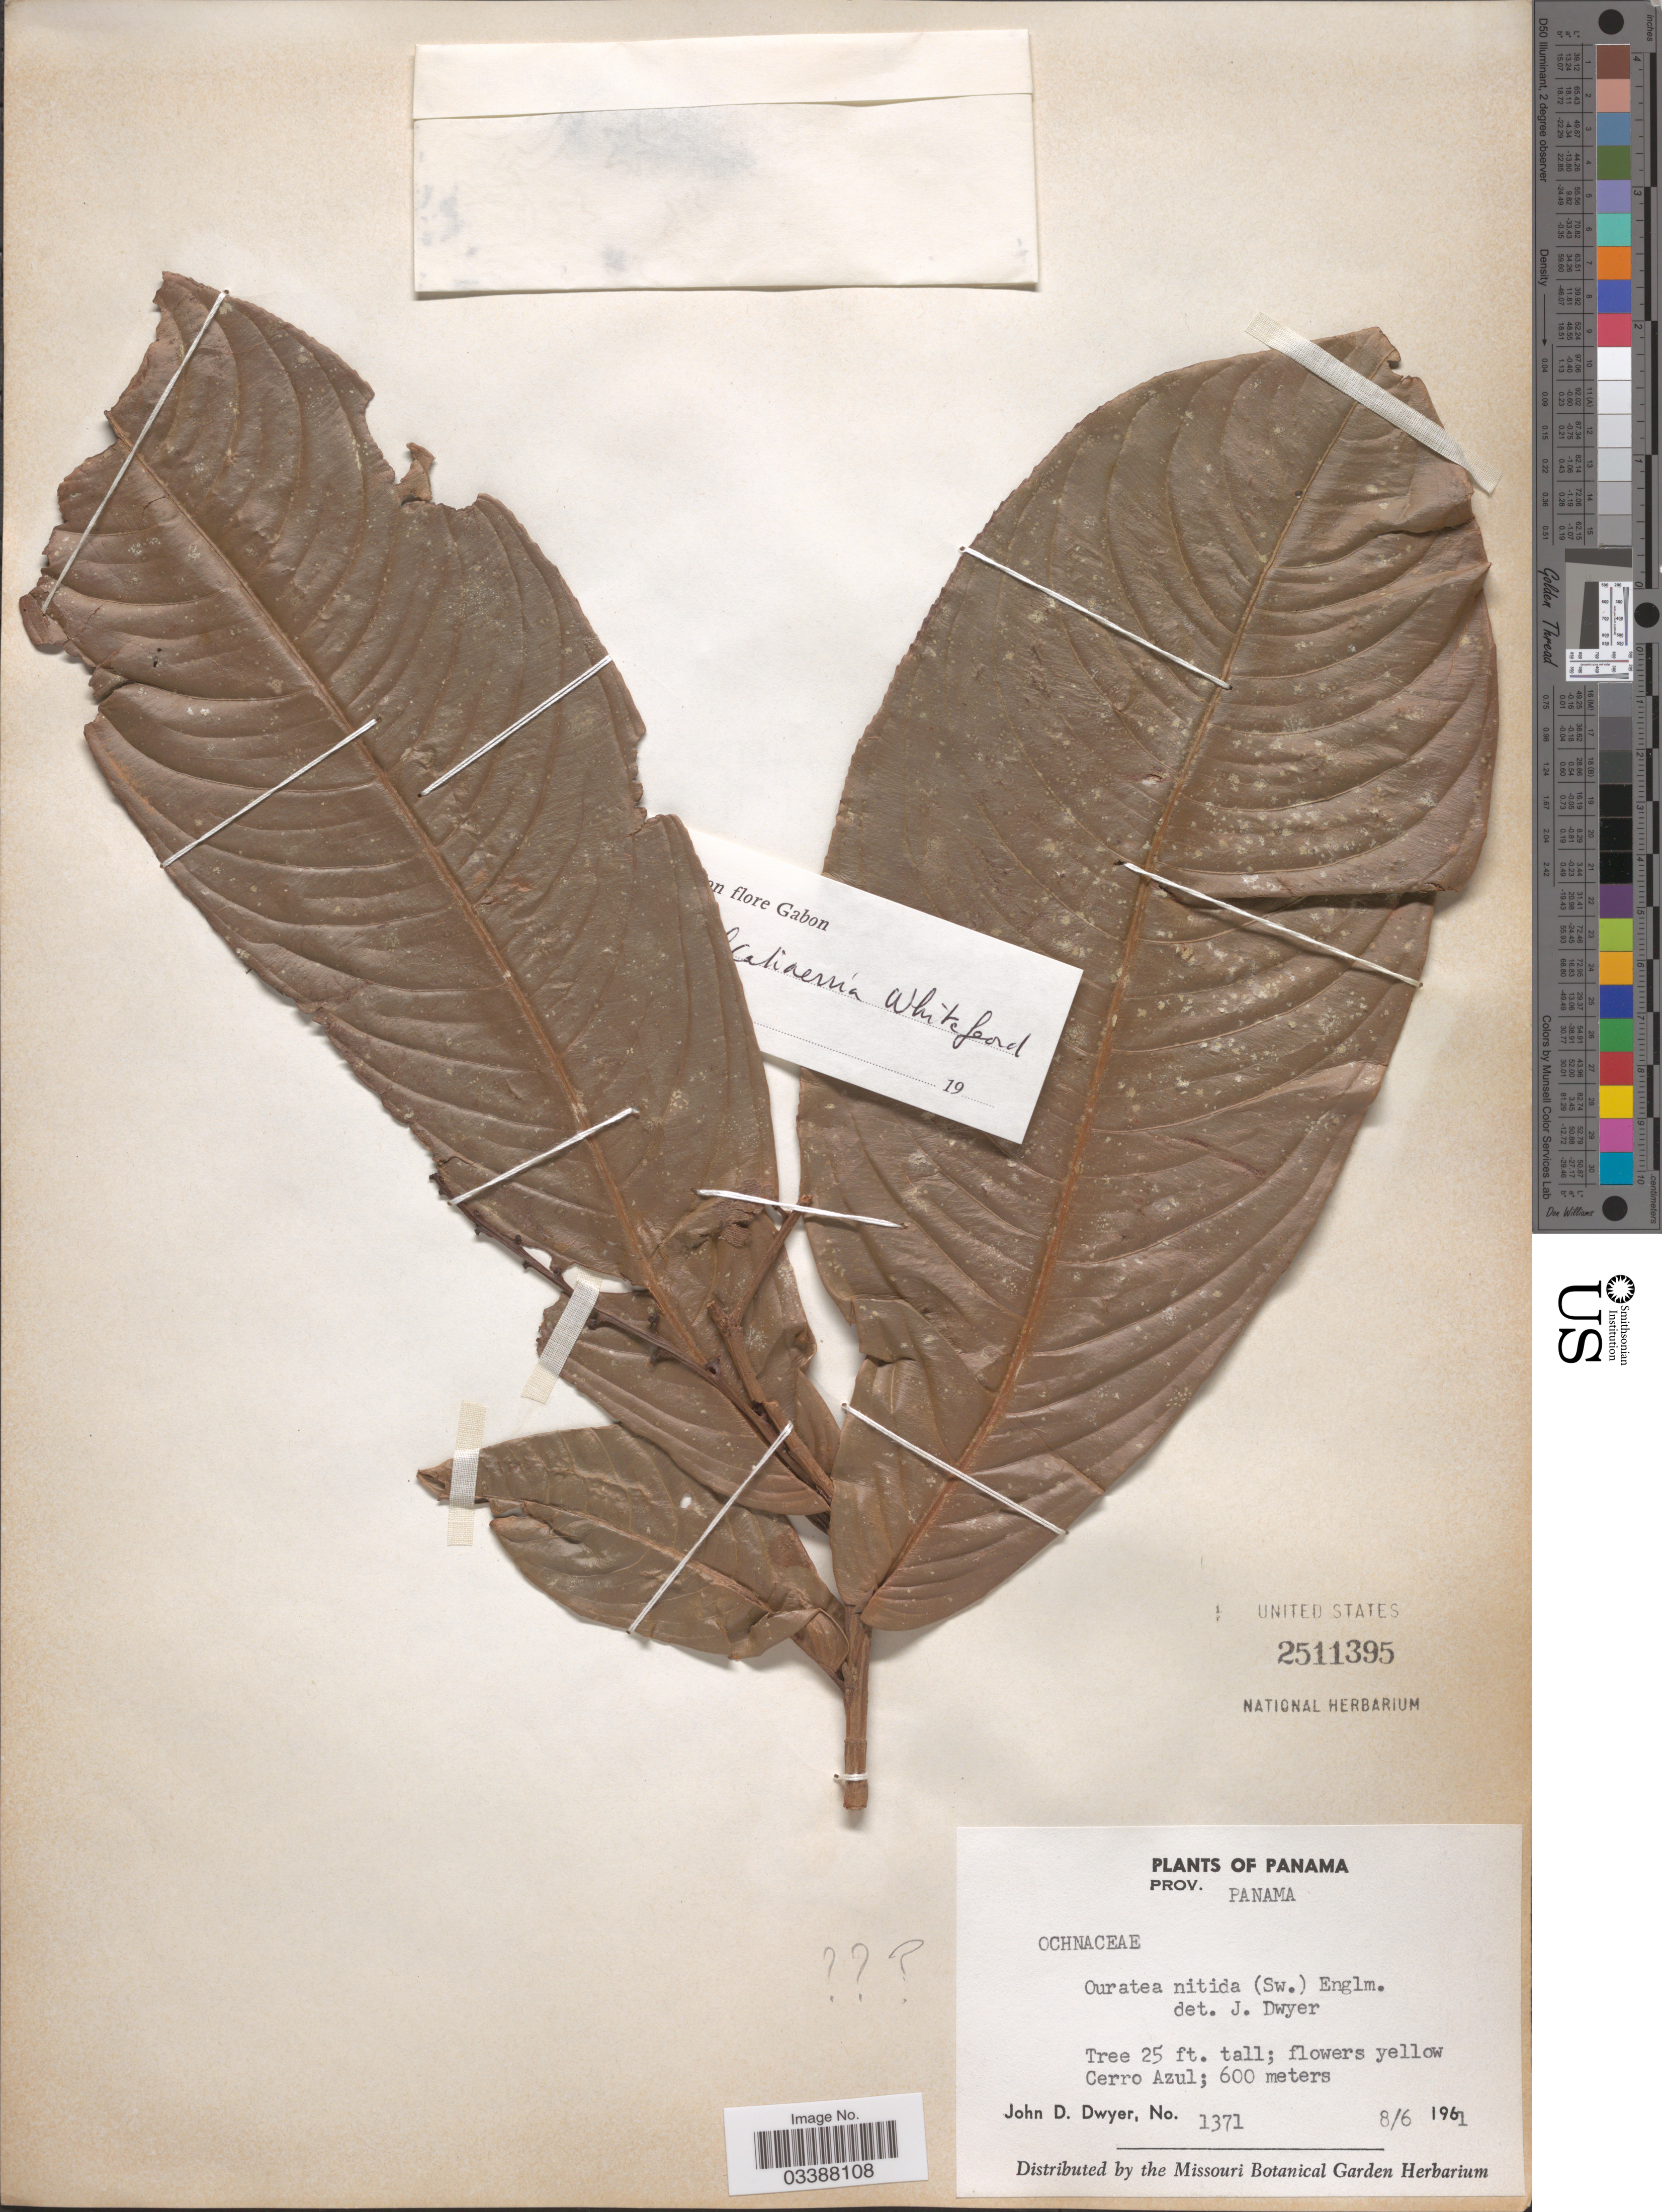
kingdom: Plantae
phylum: Tracheophyta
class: Magnoliopsida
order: Malpighiales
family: Ochnaceae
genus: Ouratea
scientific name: Ouratea nitida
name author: (Sw.) Engl.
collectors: J. D. Dwyer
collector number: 1371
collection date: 1961-06-08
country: Panama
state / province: Panamá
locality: Cerro Azul.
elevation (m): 600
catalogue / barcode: US 2511395